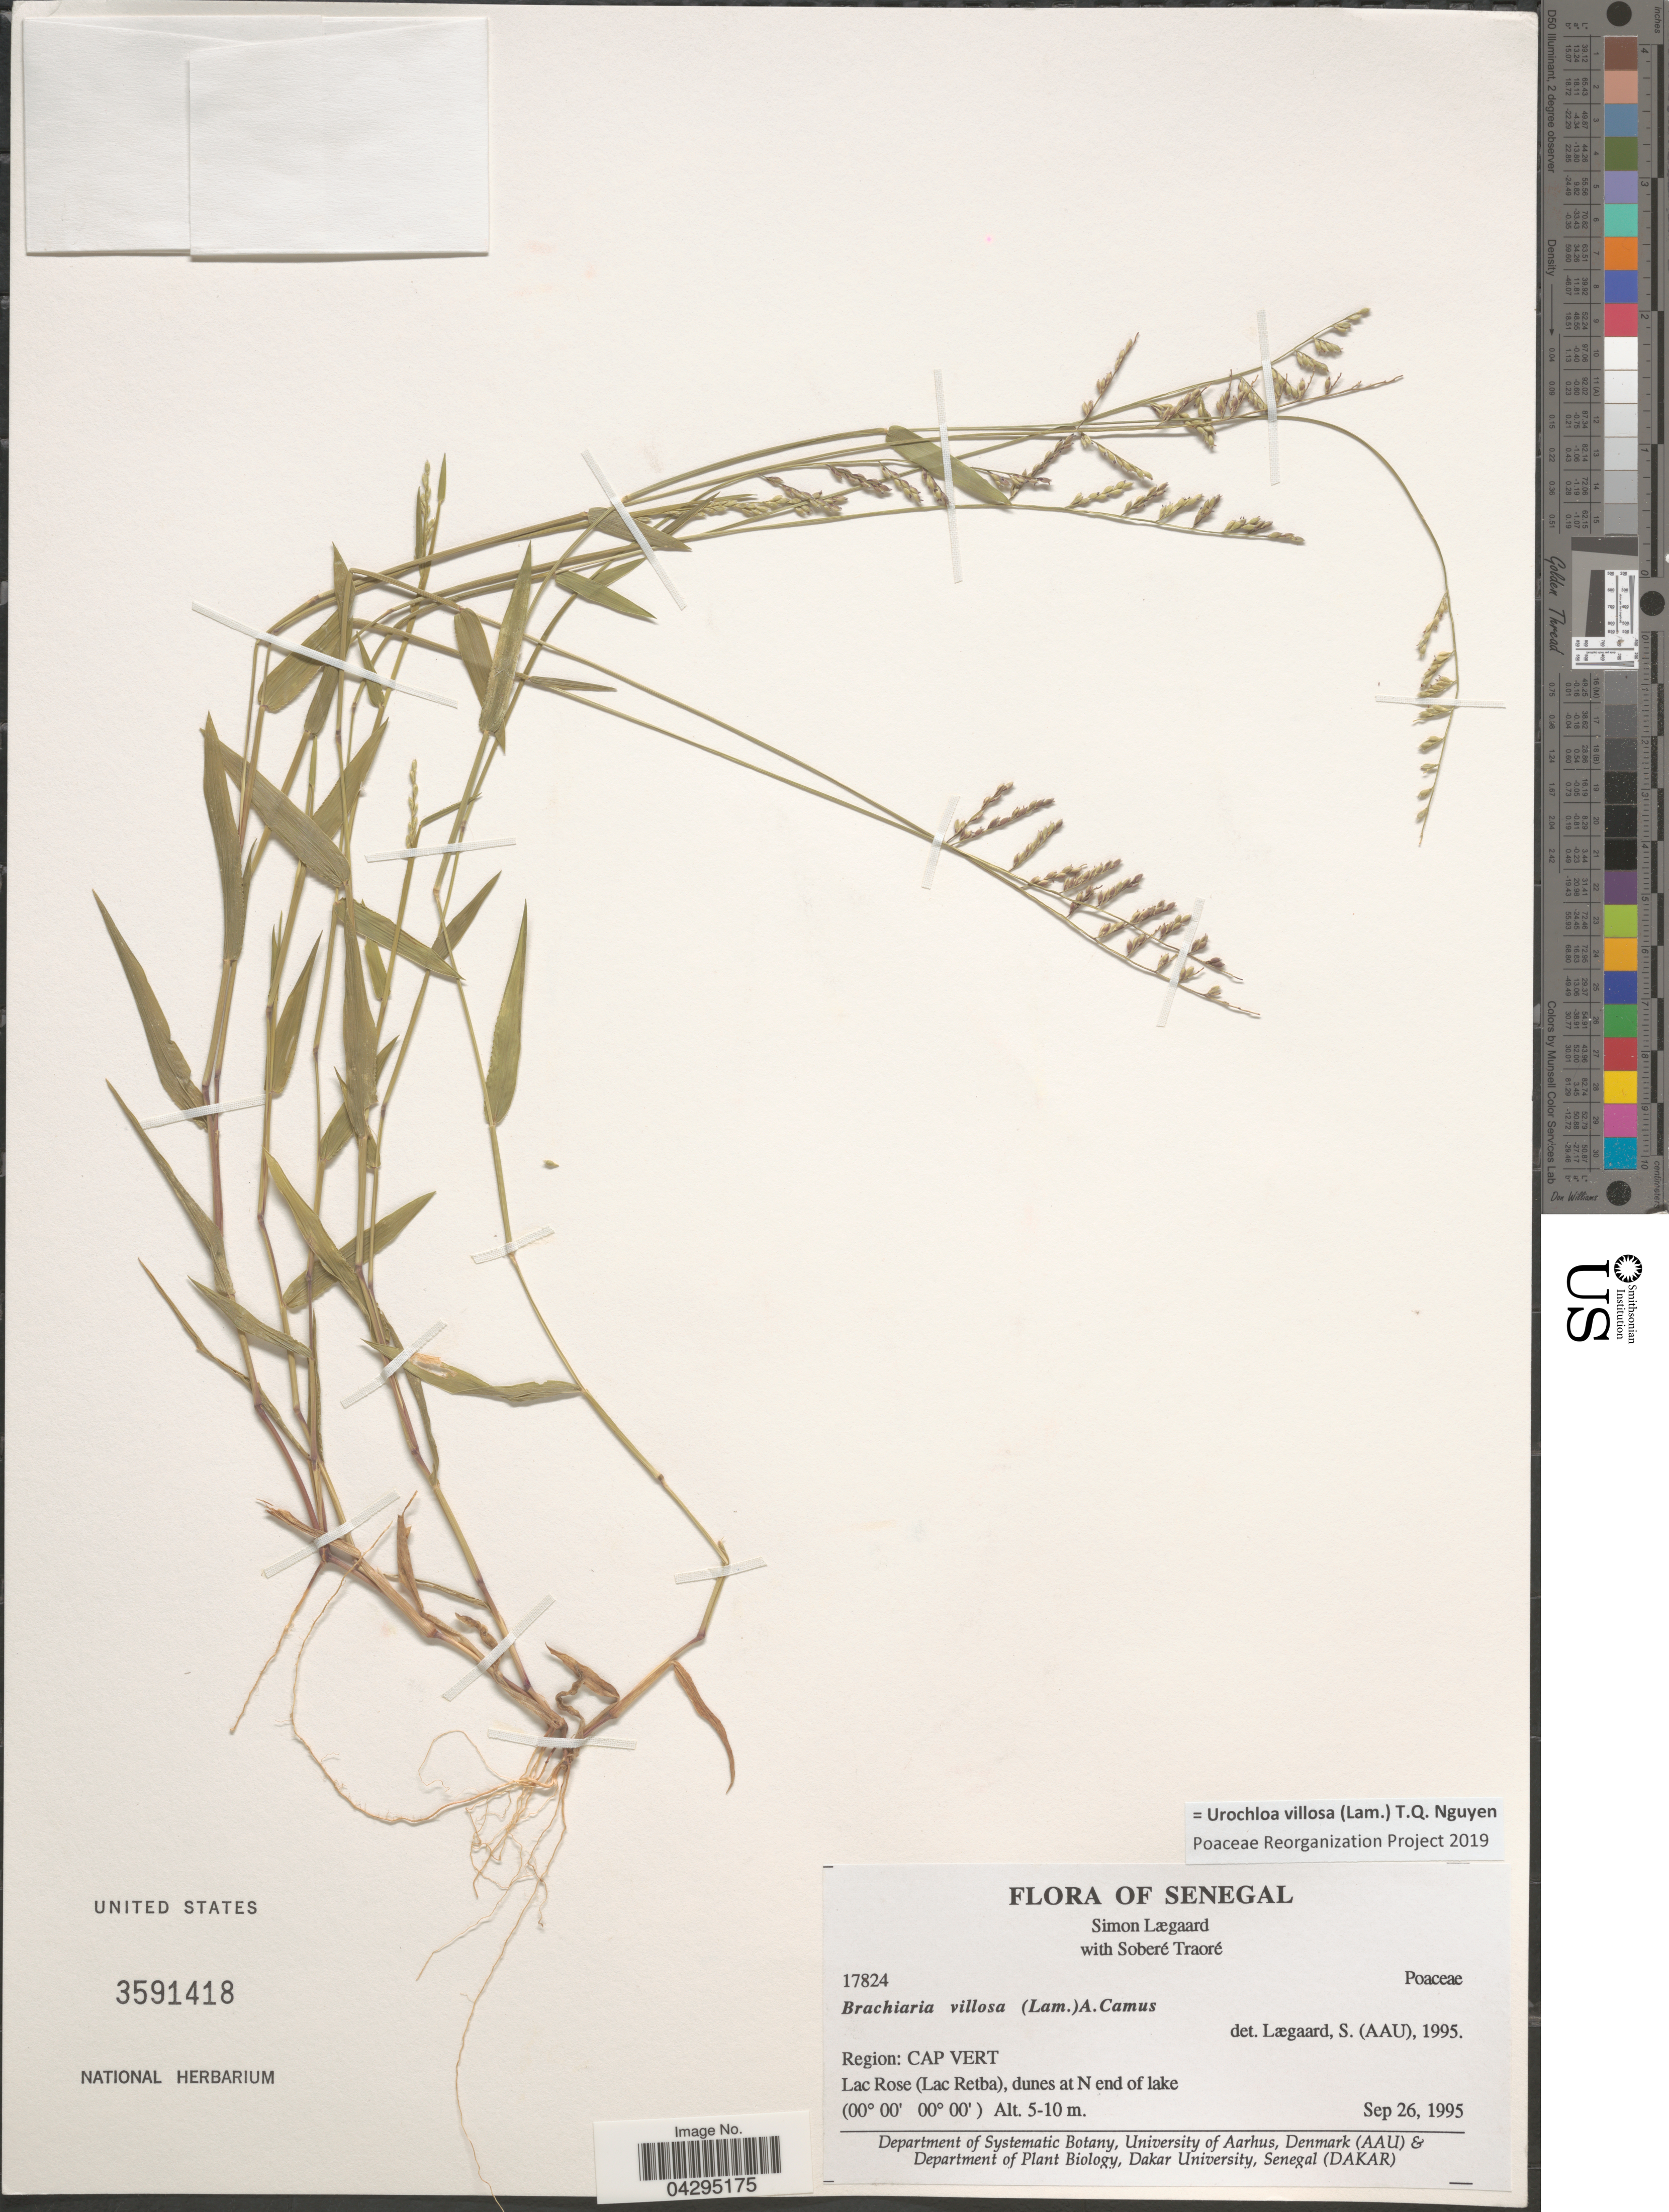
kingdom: Plantae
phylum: Tracheophyta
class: Liliopsida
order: Poales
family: Poaceae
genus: Urochloa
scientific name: Urochloa villosa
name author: (Lam.) T.Q. Nguyen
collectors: S. Lægaard & S. Traore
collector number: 17824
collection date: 1995-09-26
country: Senegal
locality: Region: Cap Vert. Lac Rose (Lac Retba), dunes at N end of lake.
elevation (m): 5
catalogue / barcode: US 3591418